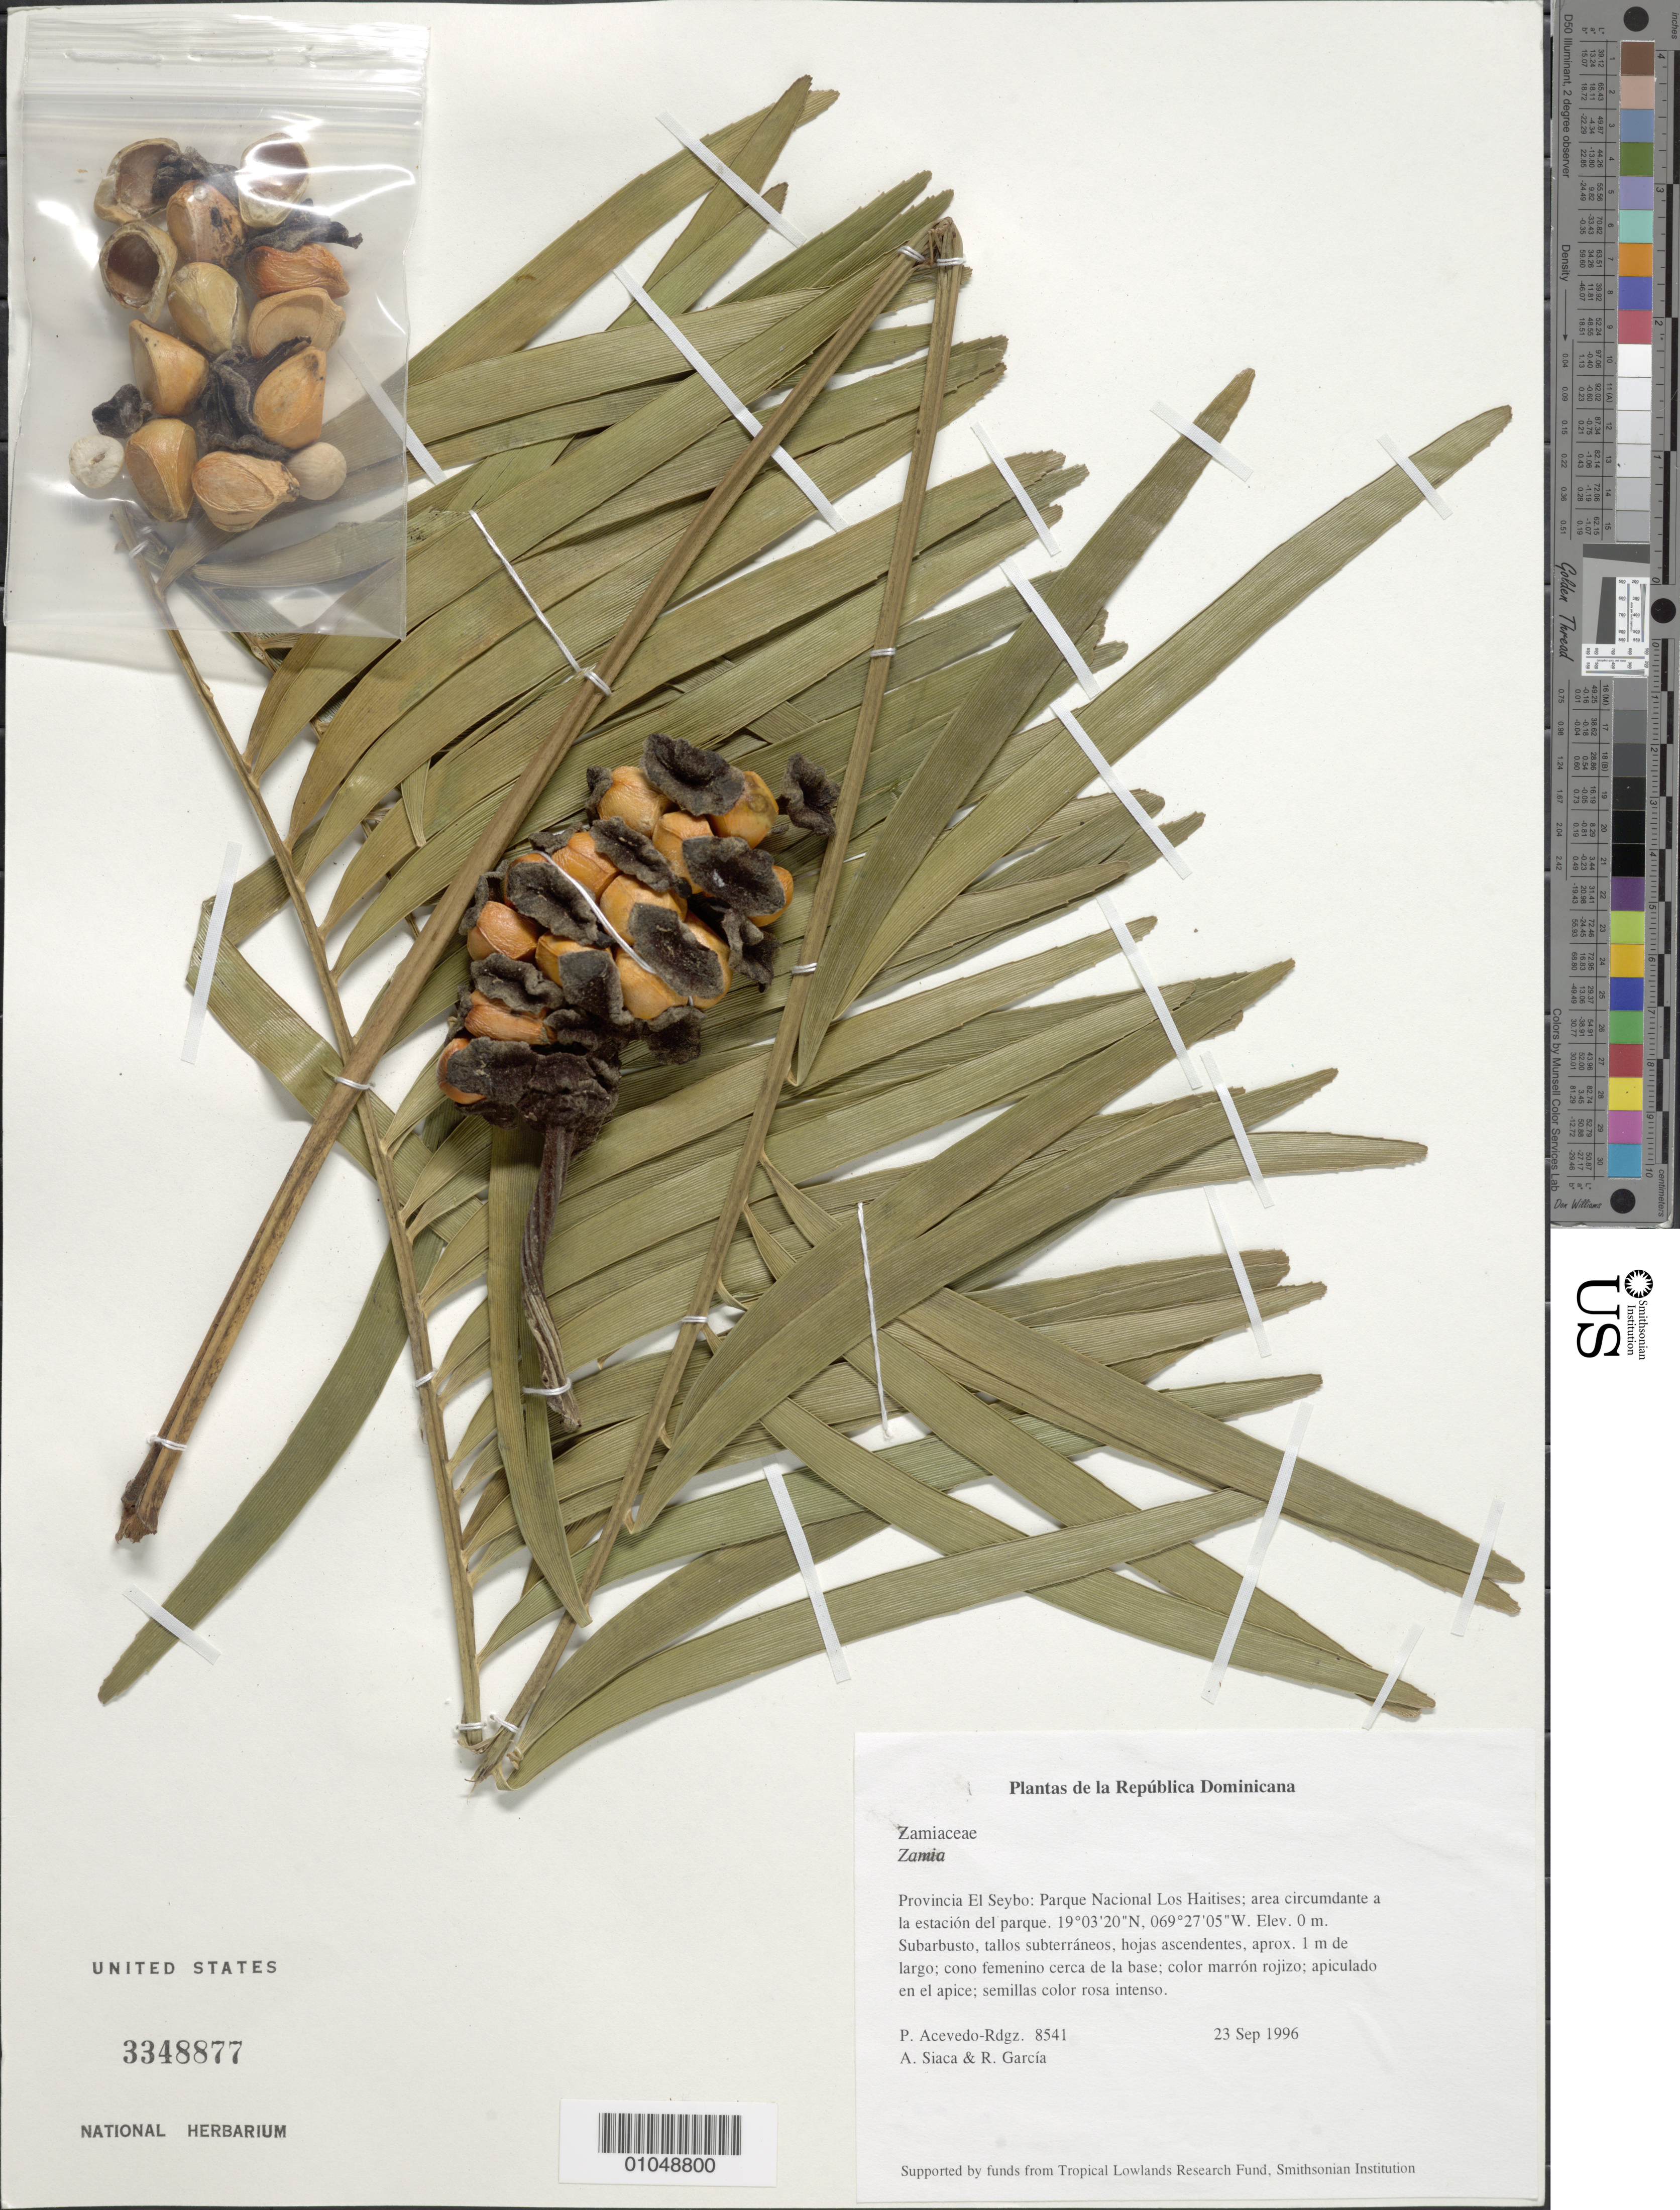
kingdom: Plantae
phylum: Tracheophyta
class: Cycadopsida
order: Cycadales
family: Zamiaceae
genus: Zamia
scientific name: Zamia sp.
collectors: P. Acevedo-Rodr., A. Siaca & R. G. García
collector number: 8541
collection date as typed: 23 Sep 1996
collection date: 1996-09-23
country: Dominican Republic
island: Hispaniola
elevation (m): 0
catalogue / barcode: US 3348877